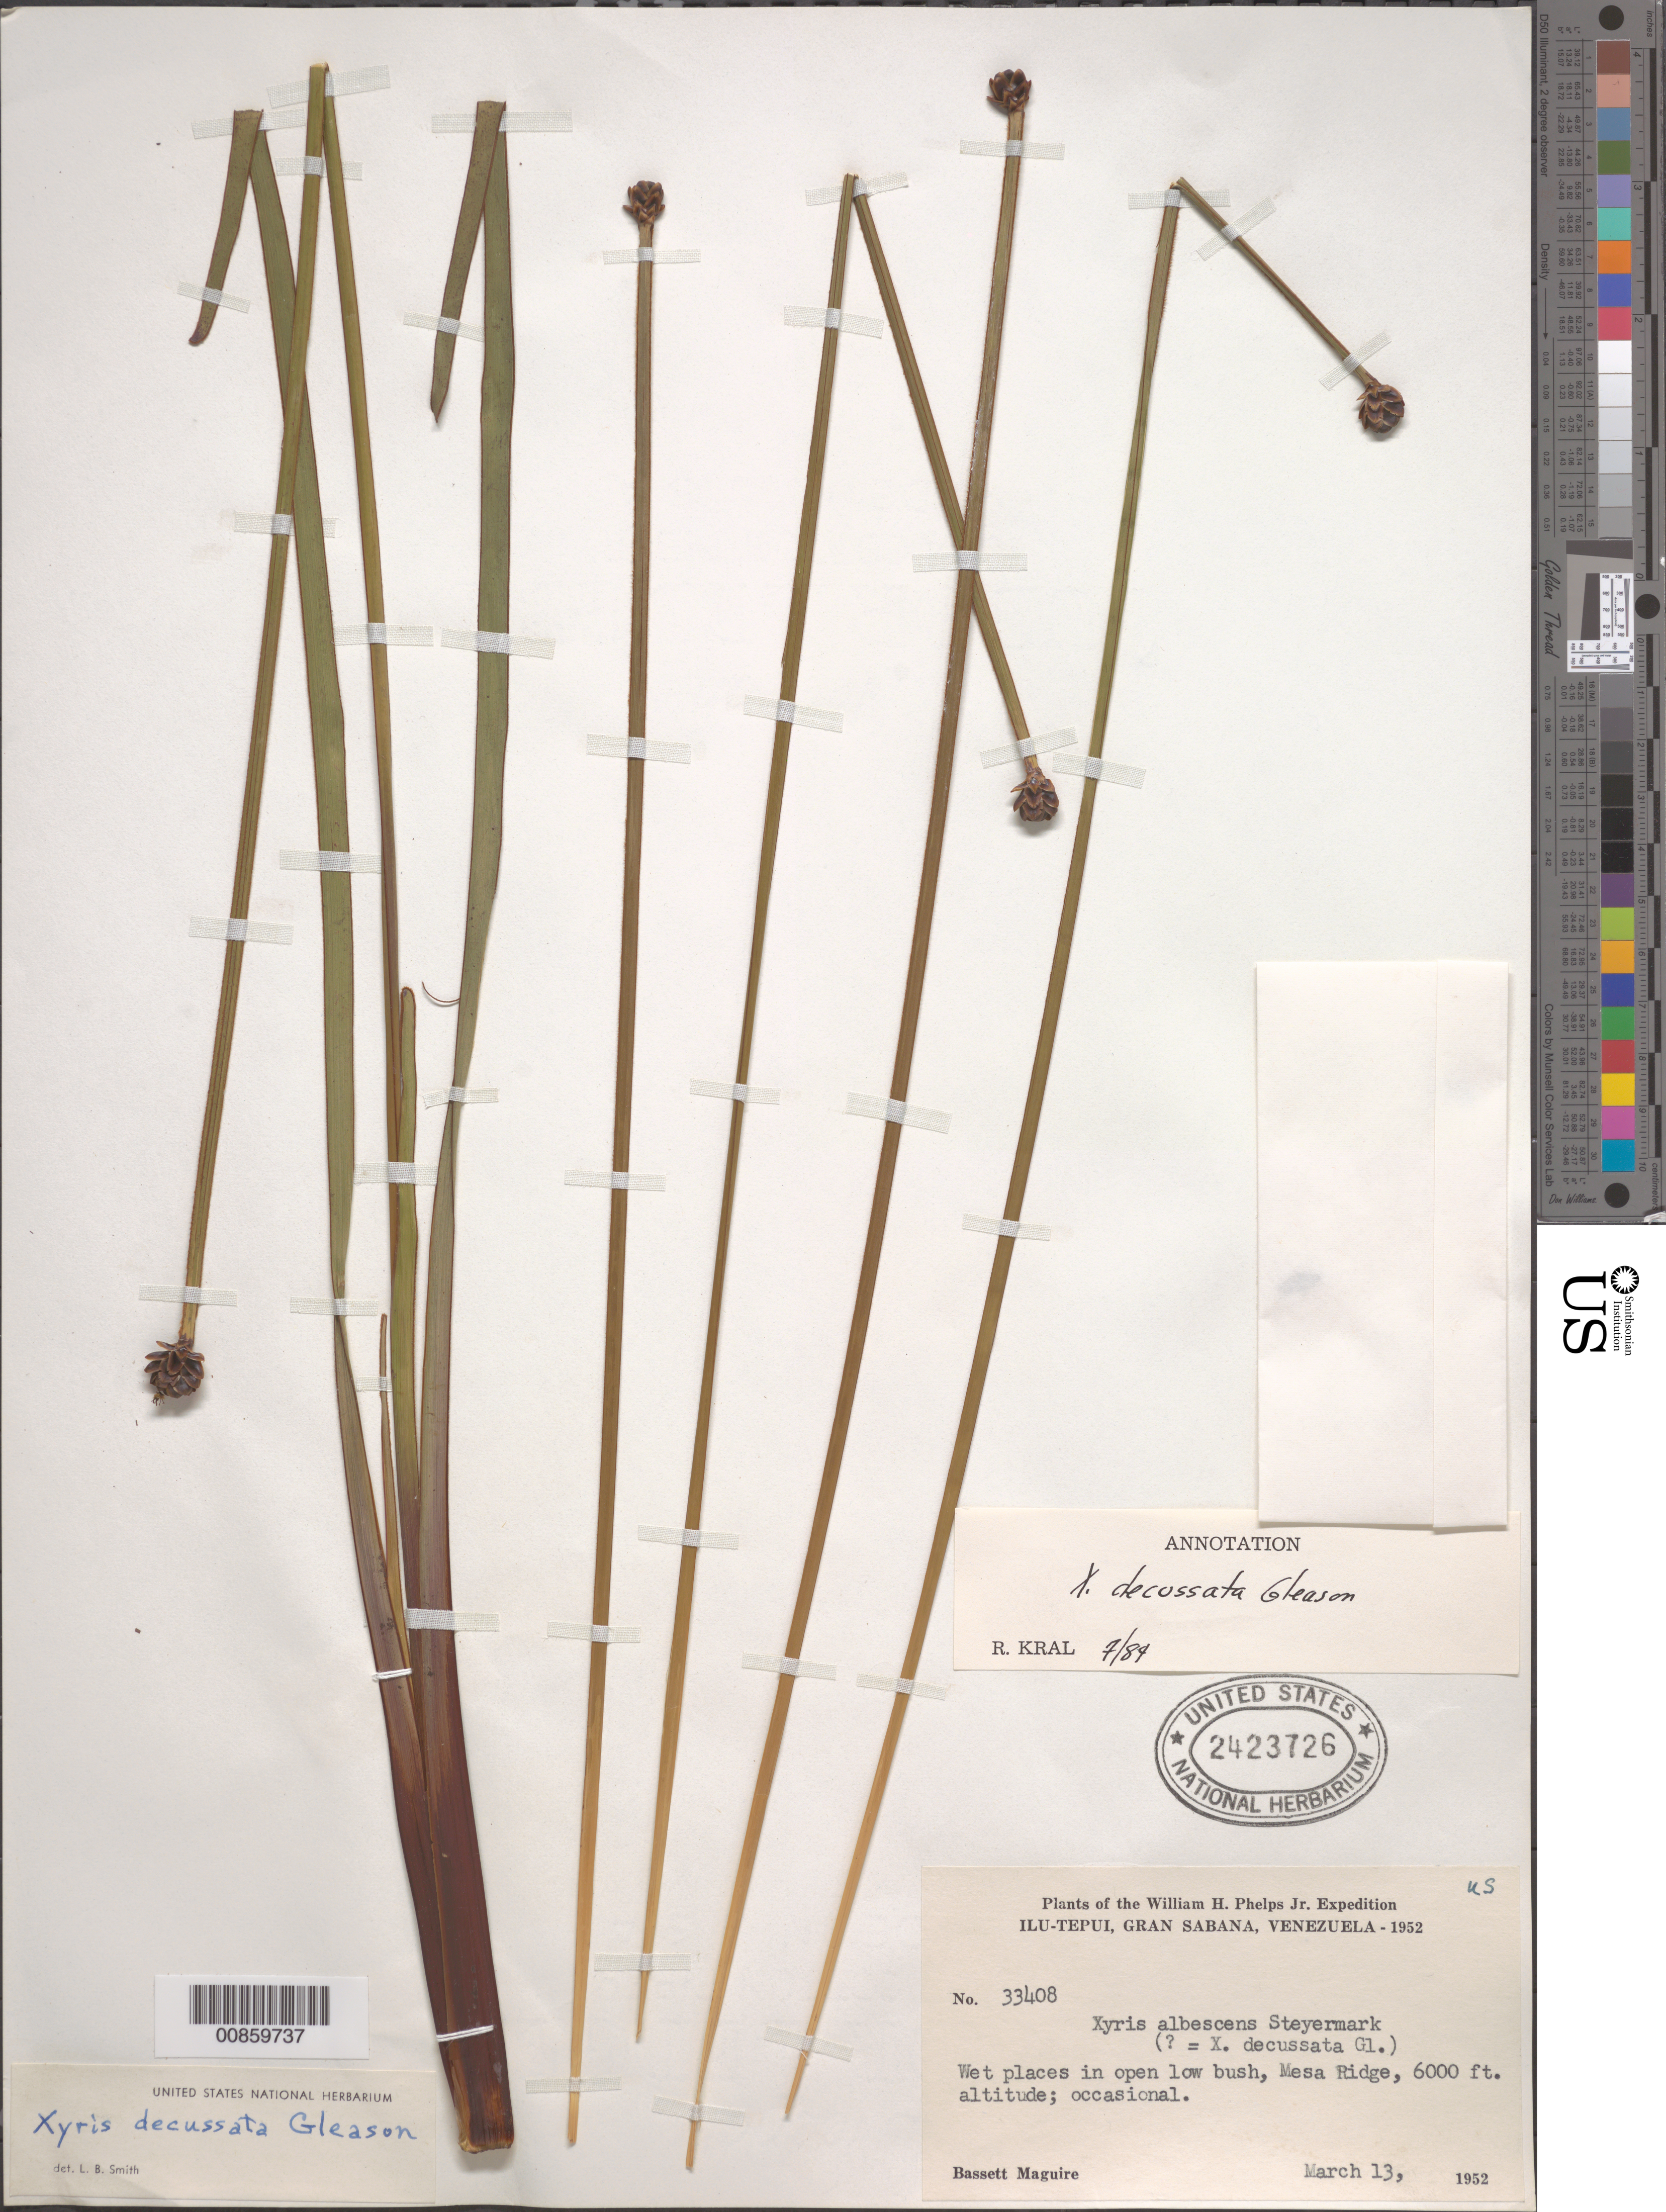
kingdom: Plantae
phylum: Tracheophyta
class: Liliopsida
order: Poales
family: Xyridaceae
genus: Xyris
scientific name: Xyris decussata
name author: Gleason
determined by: Kral, Robert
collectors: B. Maguire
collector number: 33408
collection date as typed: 13-Mar-52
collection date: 1952-03-13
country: Venezuela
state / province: Bolívar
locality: Gran Sabana, Ilu-tepuí, Mesa Ridge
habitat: Wet places in open low bush.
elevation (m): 1829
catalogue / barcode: US 2423726